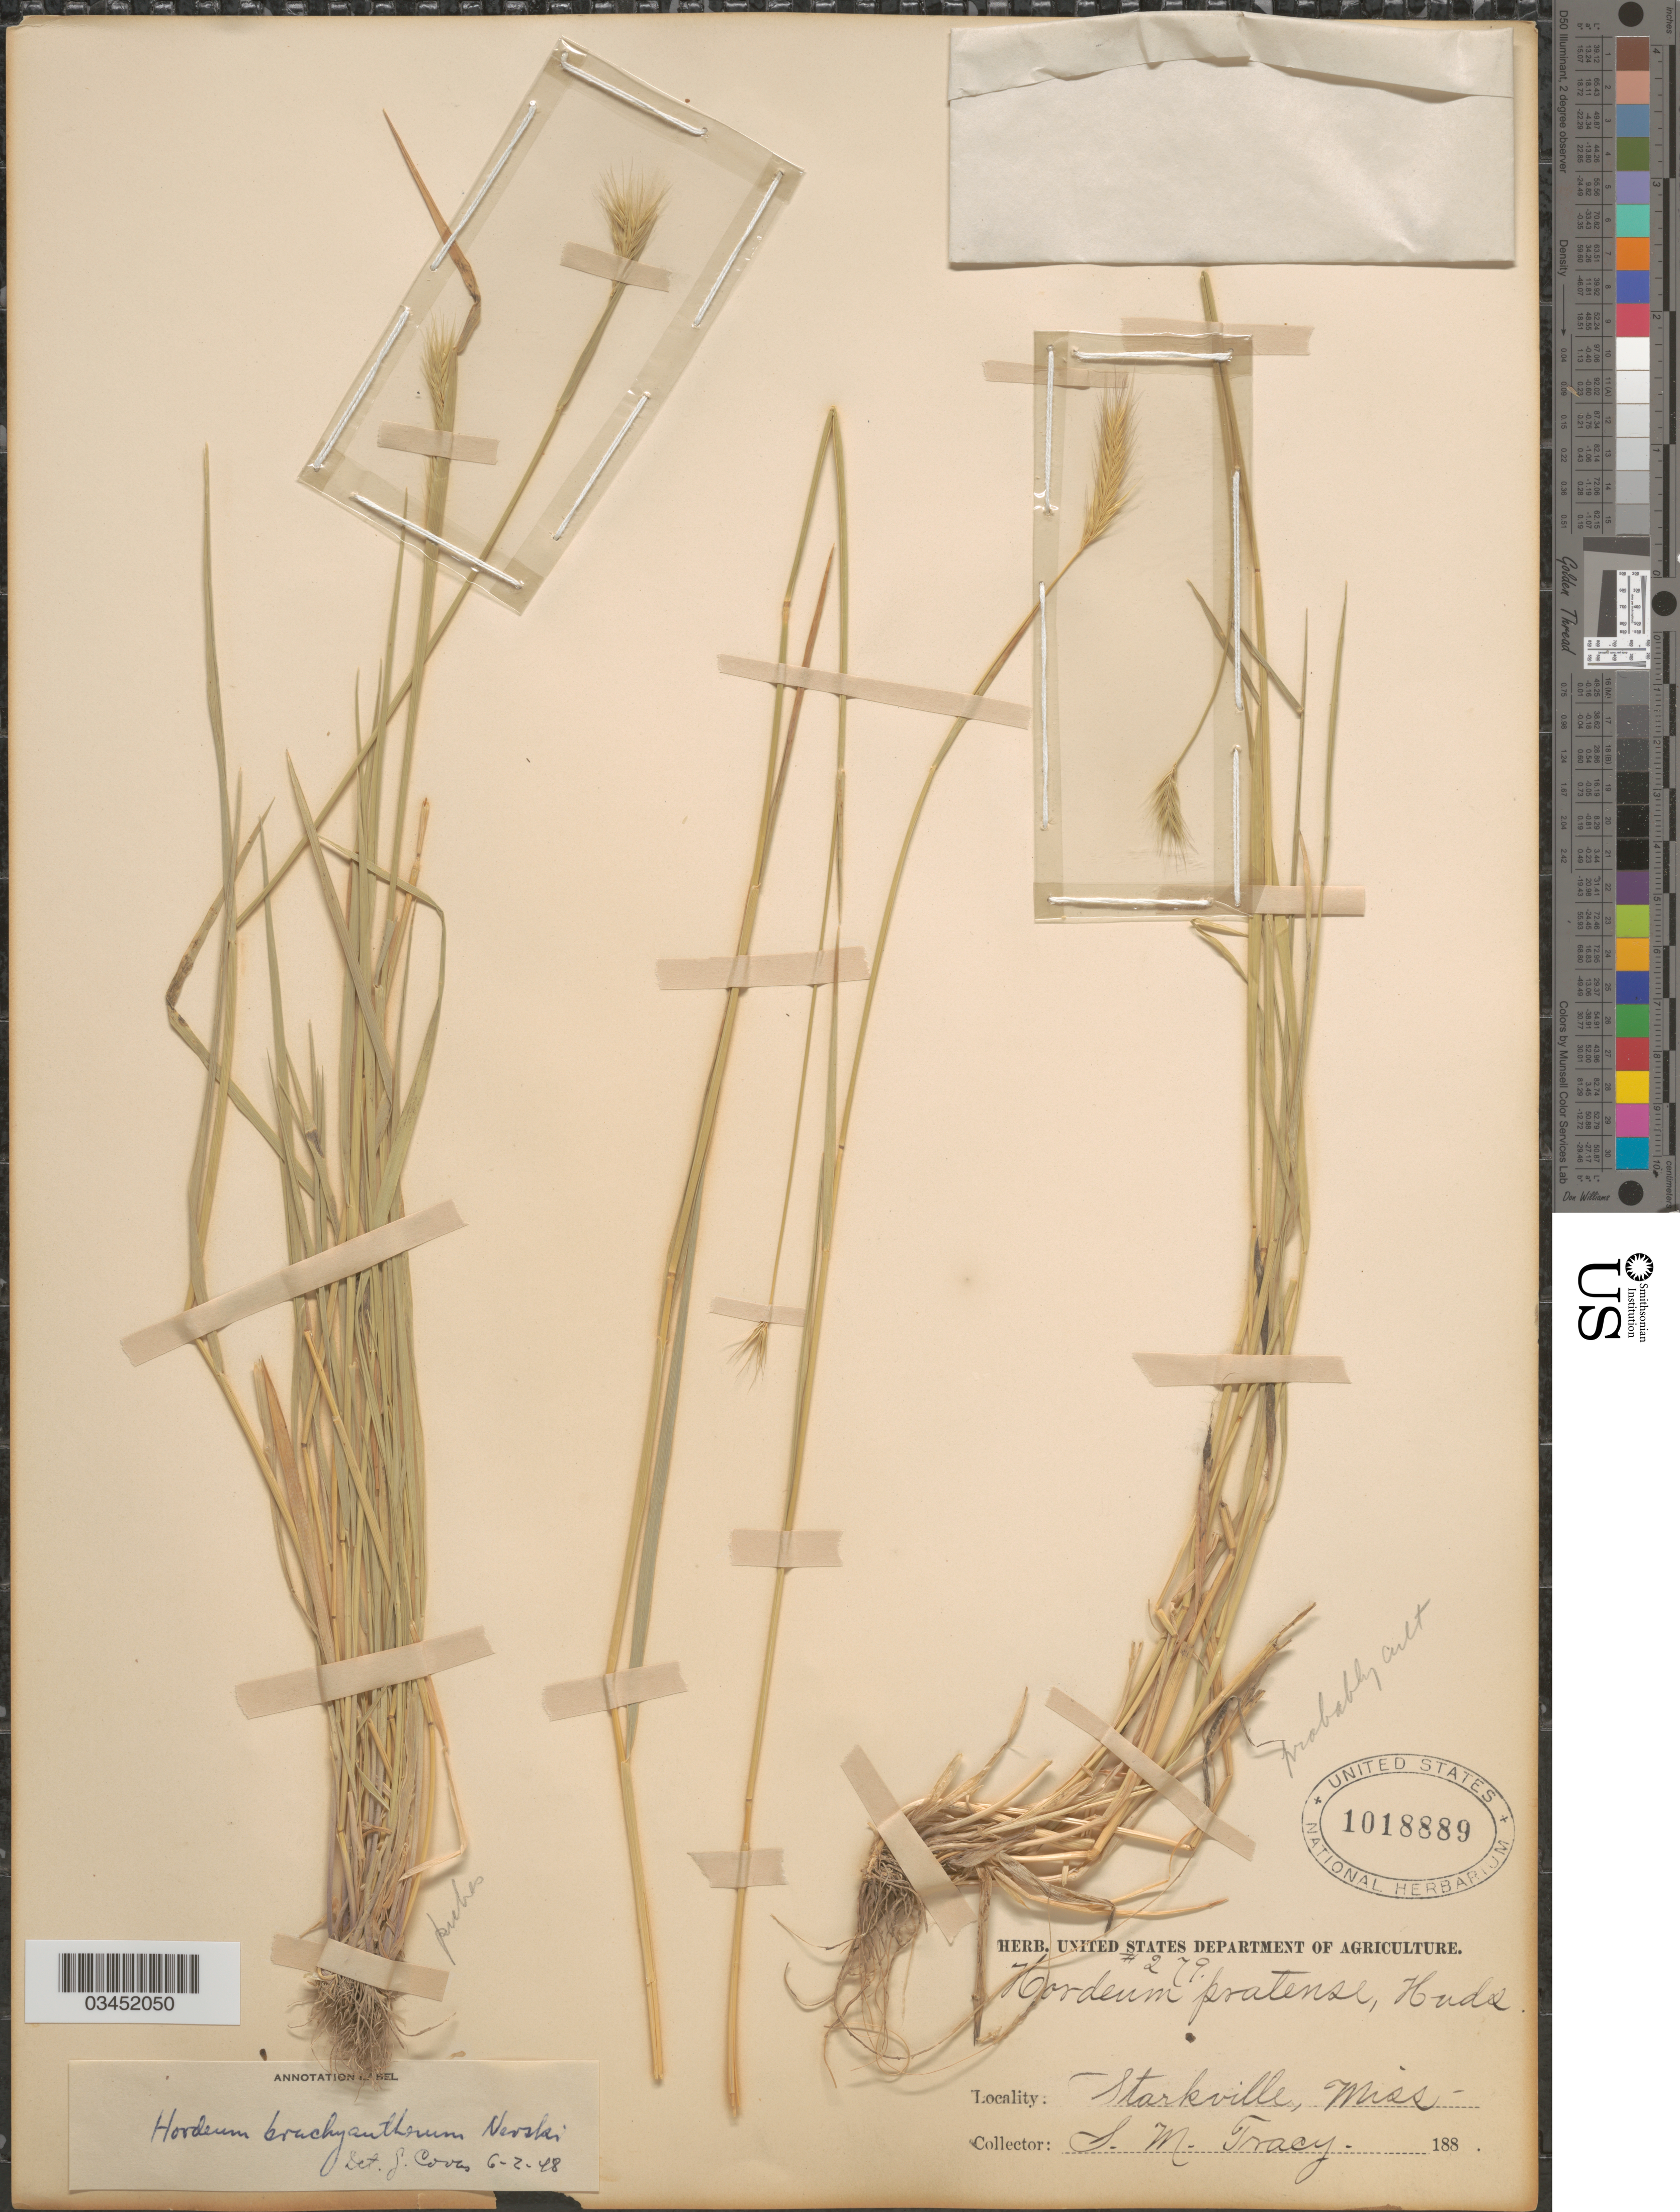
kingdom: Plantae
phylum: Tracheophyta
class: Liliopsida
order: Poales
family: Poaceae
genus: Hordeum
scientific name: Hordeum brachyantherum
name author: Nevski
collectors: S. M. Tracy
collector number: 279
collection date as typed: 188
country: United States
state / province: Mississippi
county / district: Oktibbeha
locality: Starkville.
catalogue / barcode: US 1018889